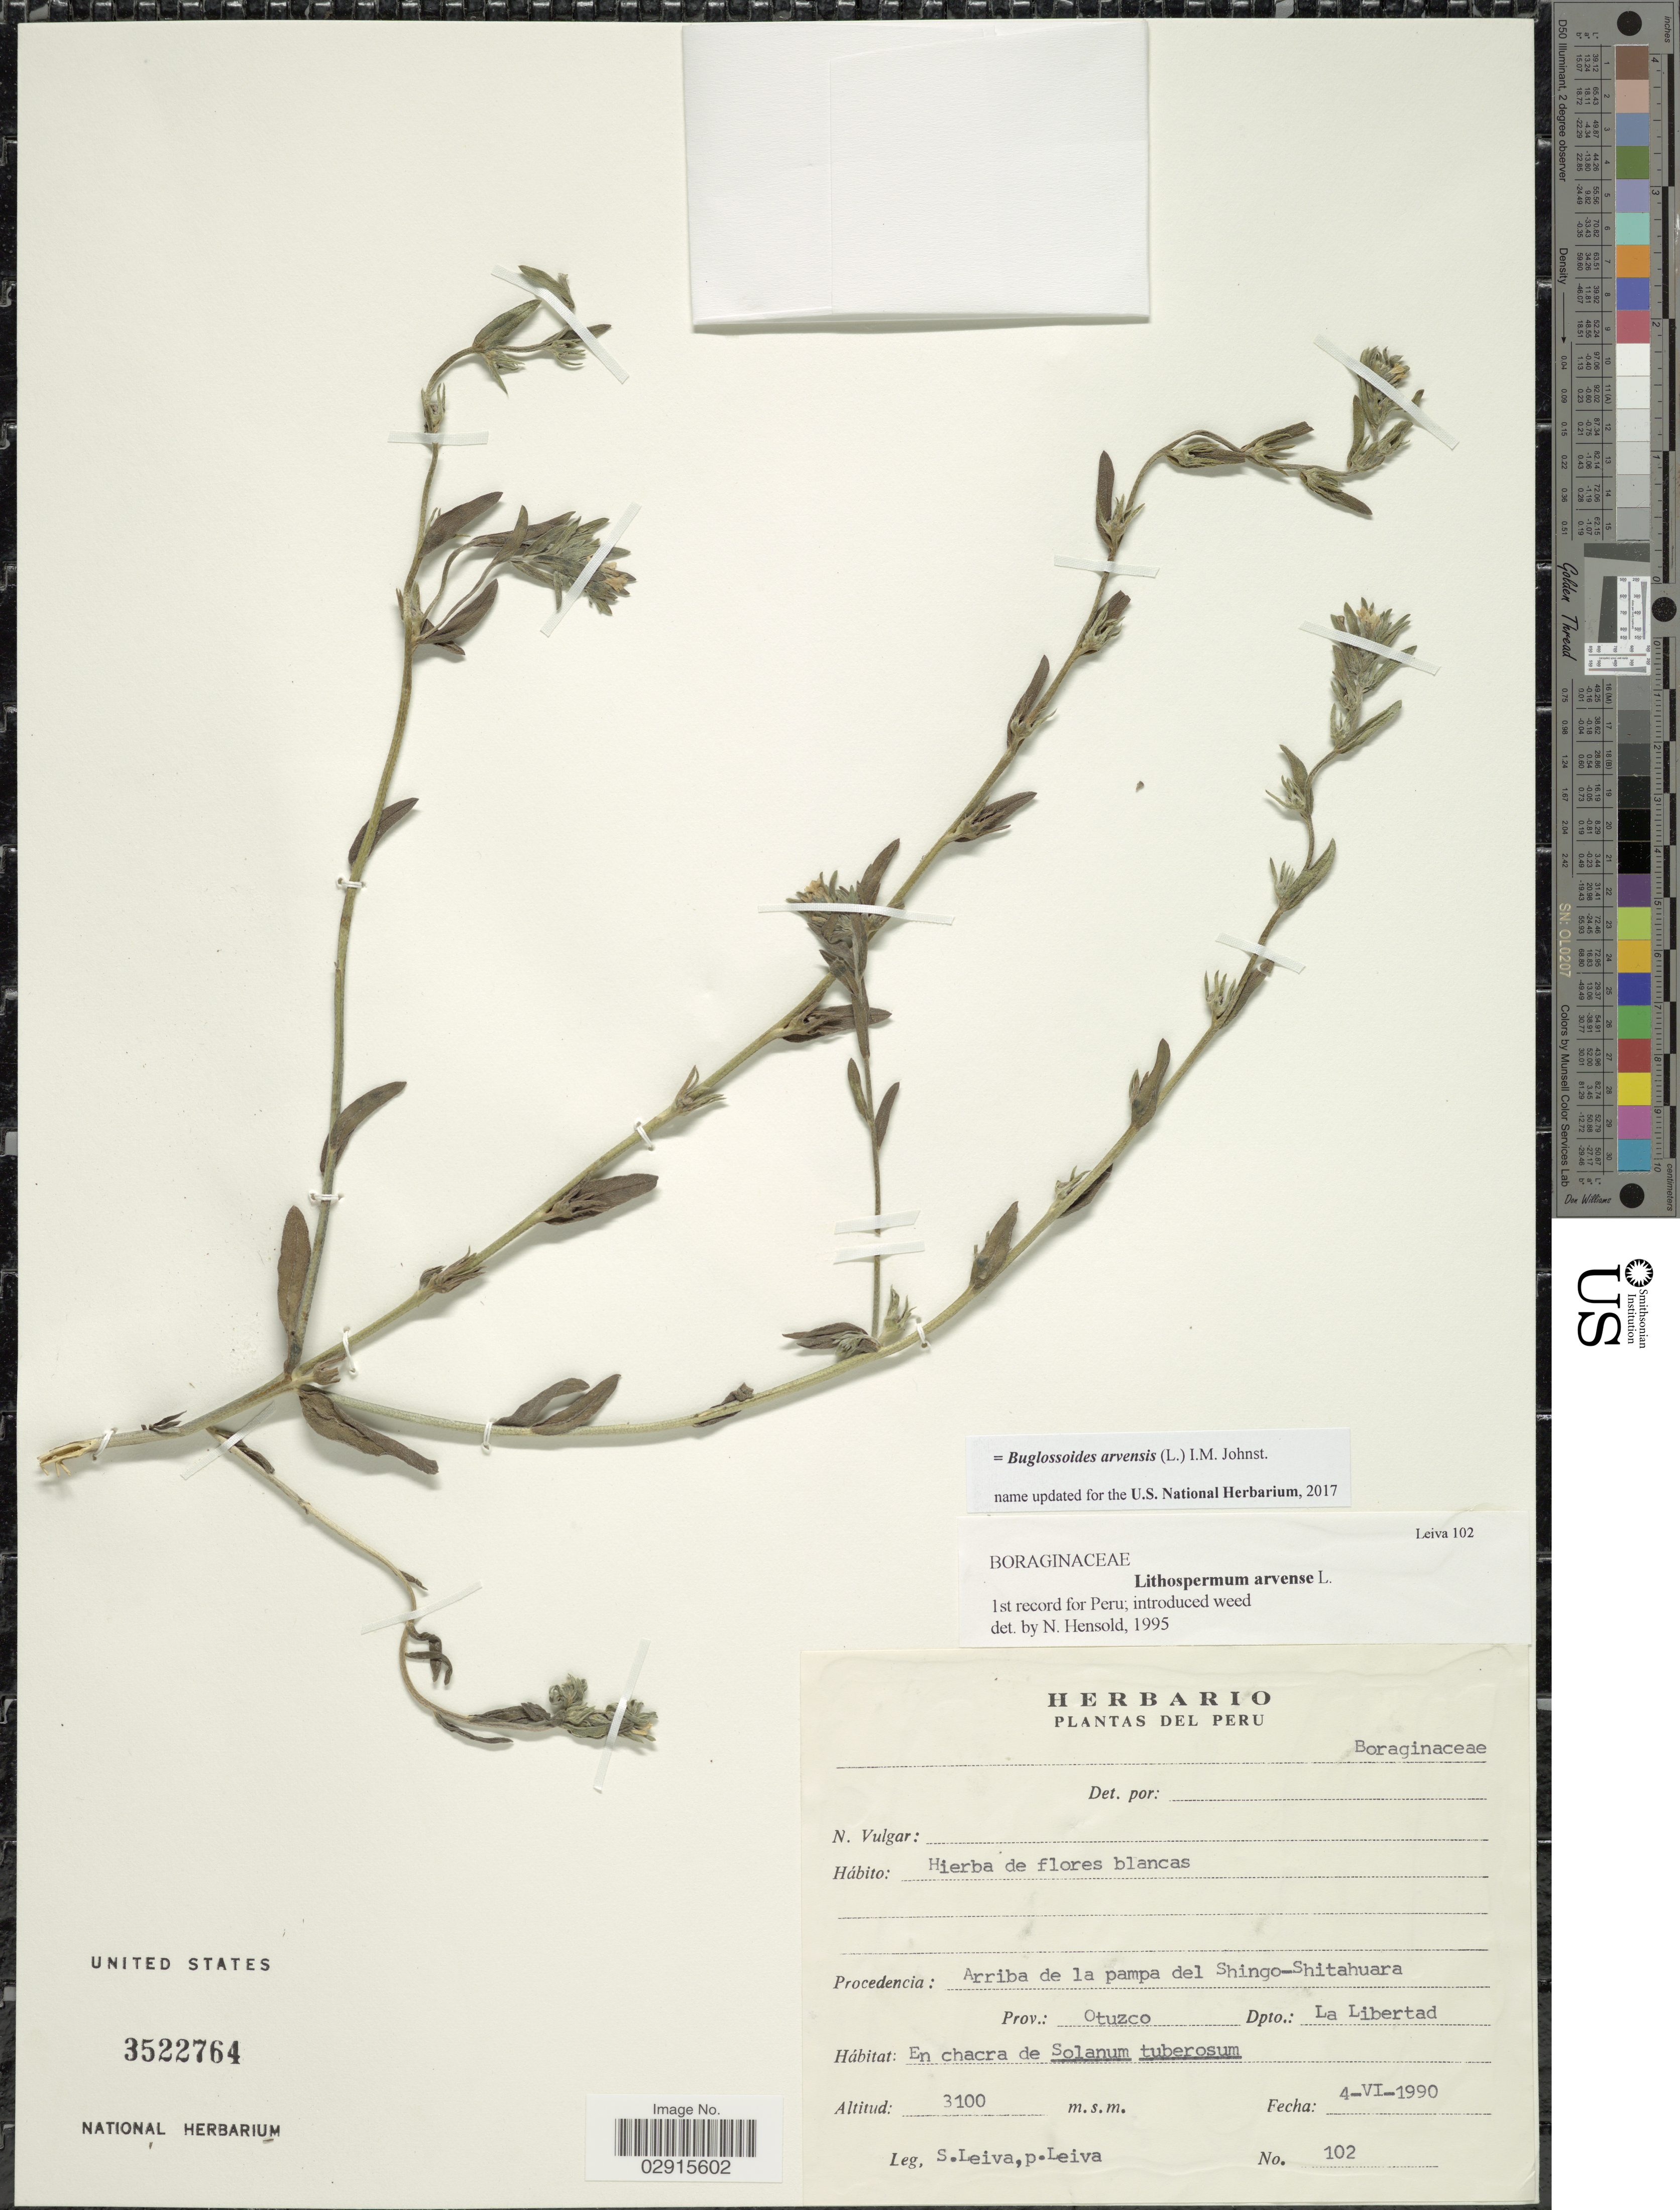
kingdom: Plantae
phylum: Tracheophyta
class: Magnoliopsida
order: Boraginales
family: Boraginaceae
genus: Buglossoides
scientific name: Buglossoides arvensis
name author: (L.) I.M. Johnst.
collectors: S. Leiva & P. Leiva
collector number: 102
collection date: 1990-06-04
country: Peru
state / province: La Libertad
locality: Procedencia: Arriba de la pampa del Shingo-Shitahuara, Prov. Otuzco, Dpto.: La Libertad.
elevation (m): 3100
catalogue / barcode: US 3522764